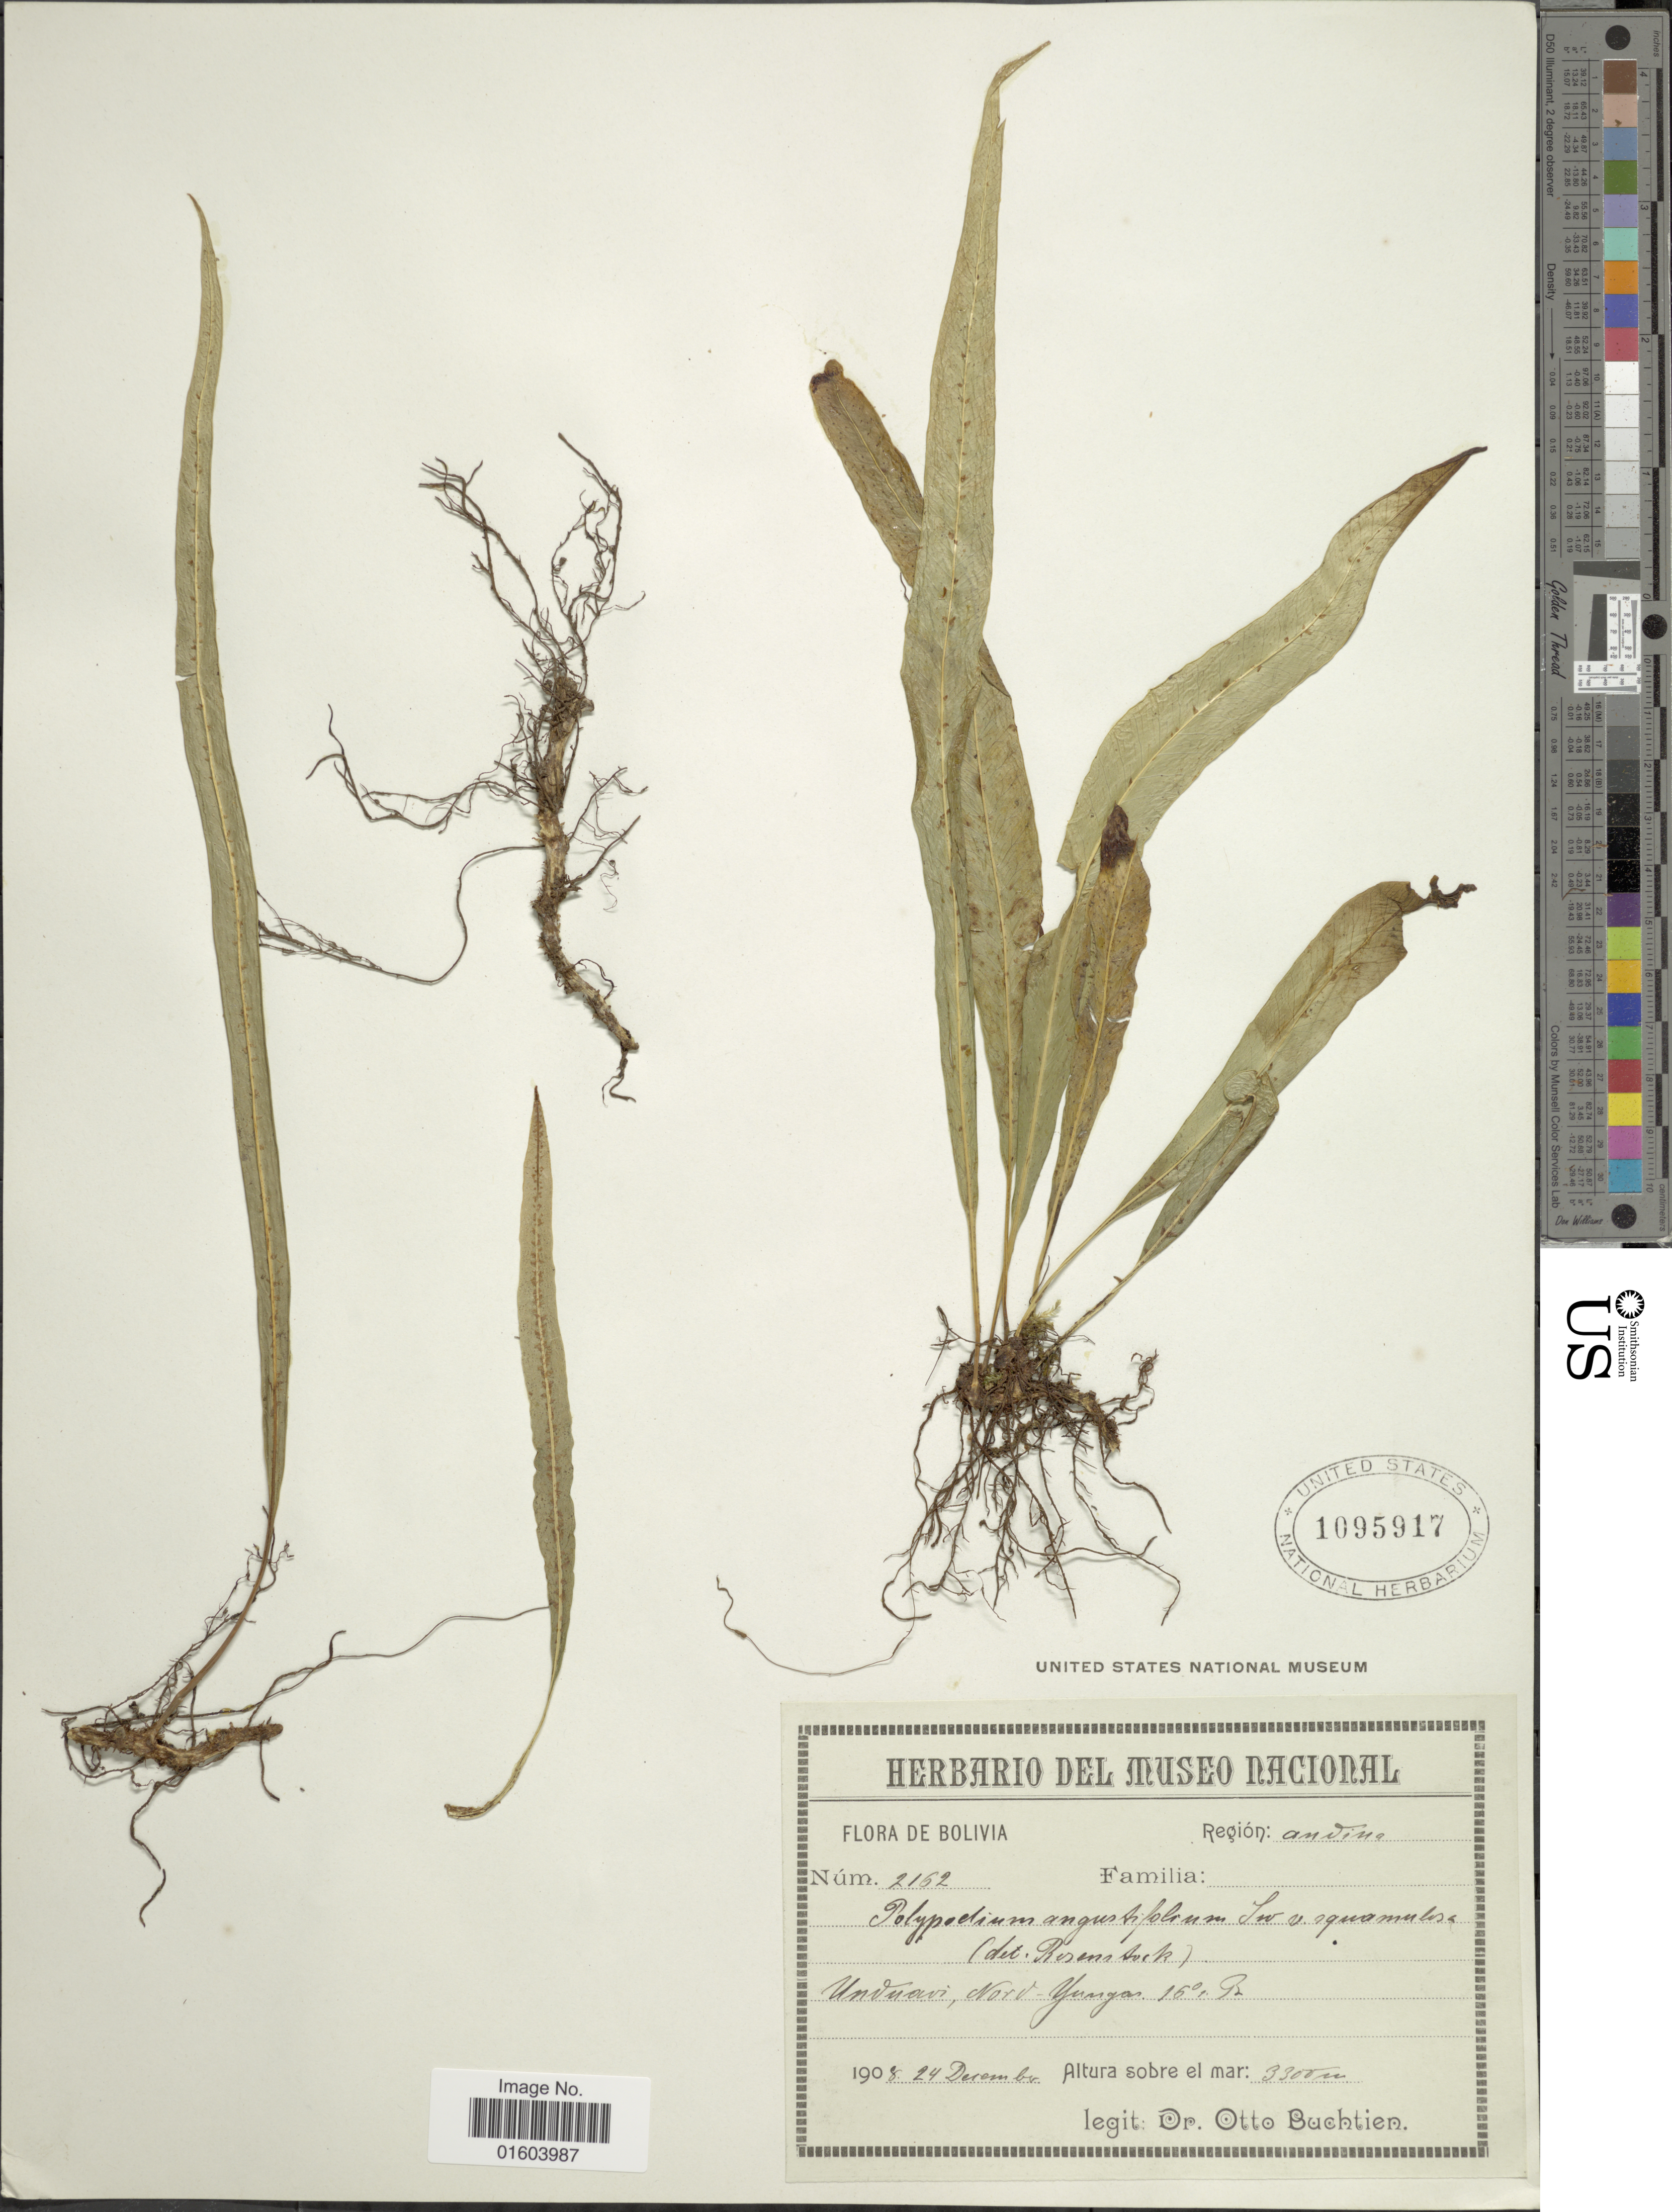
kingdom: Plantae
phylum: Tracheophyta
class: Polypodiopsida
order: Polypodiales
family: Polypodiaceae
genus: Campyloneurum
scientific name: Campyloneurum angustifolium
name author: (Sw.) Fée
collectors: O. Buchtien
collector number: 2162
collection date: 1908-12-24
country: Bolivia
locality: Bolivia. Region andina. Unduari, Nord - Yungas.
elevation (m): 3300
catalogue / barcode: US 1095917